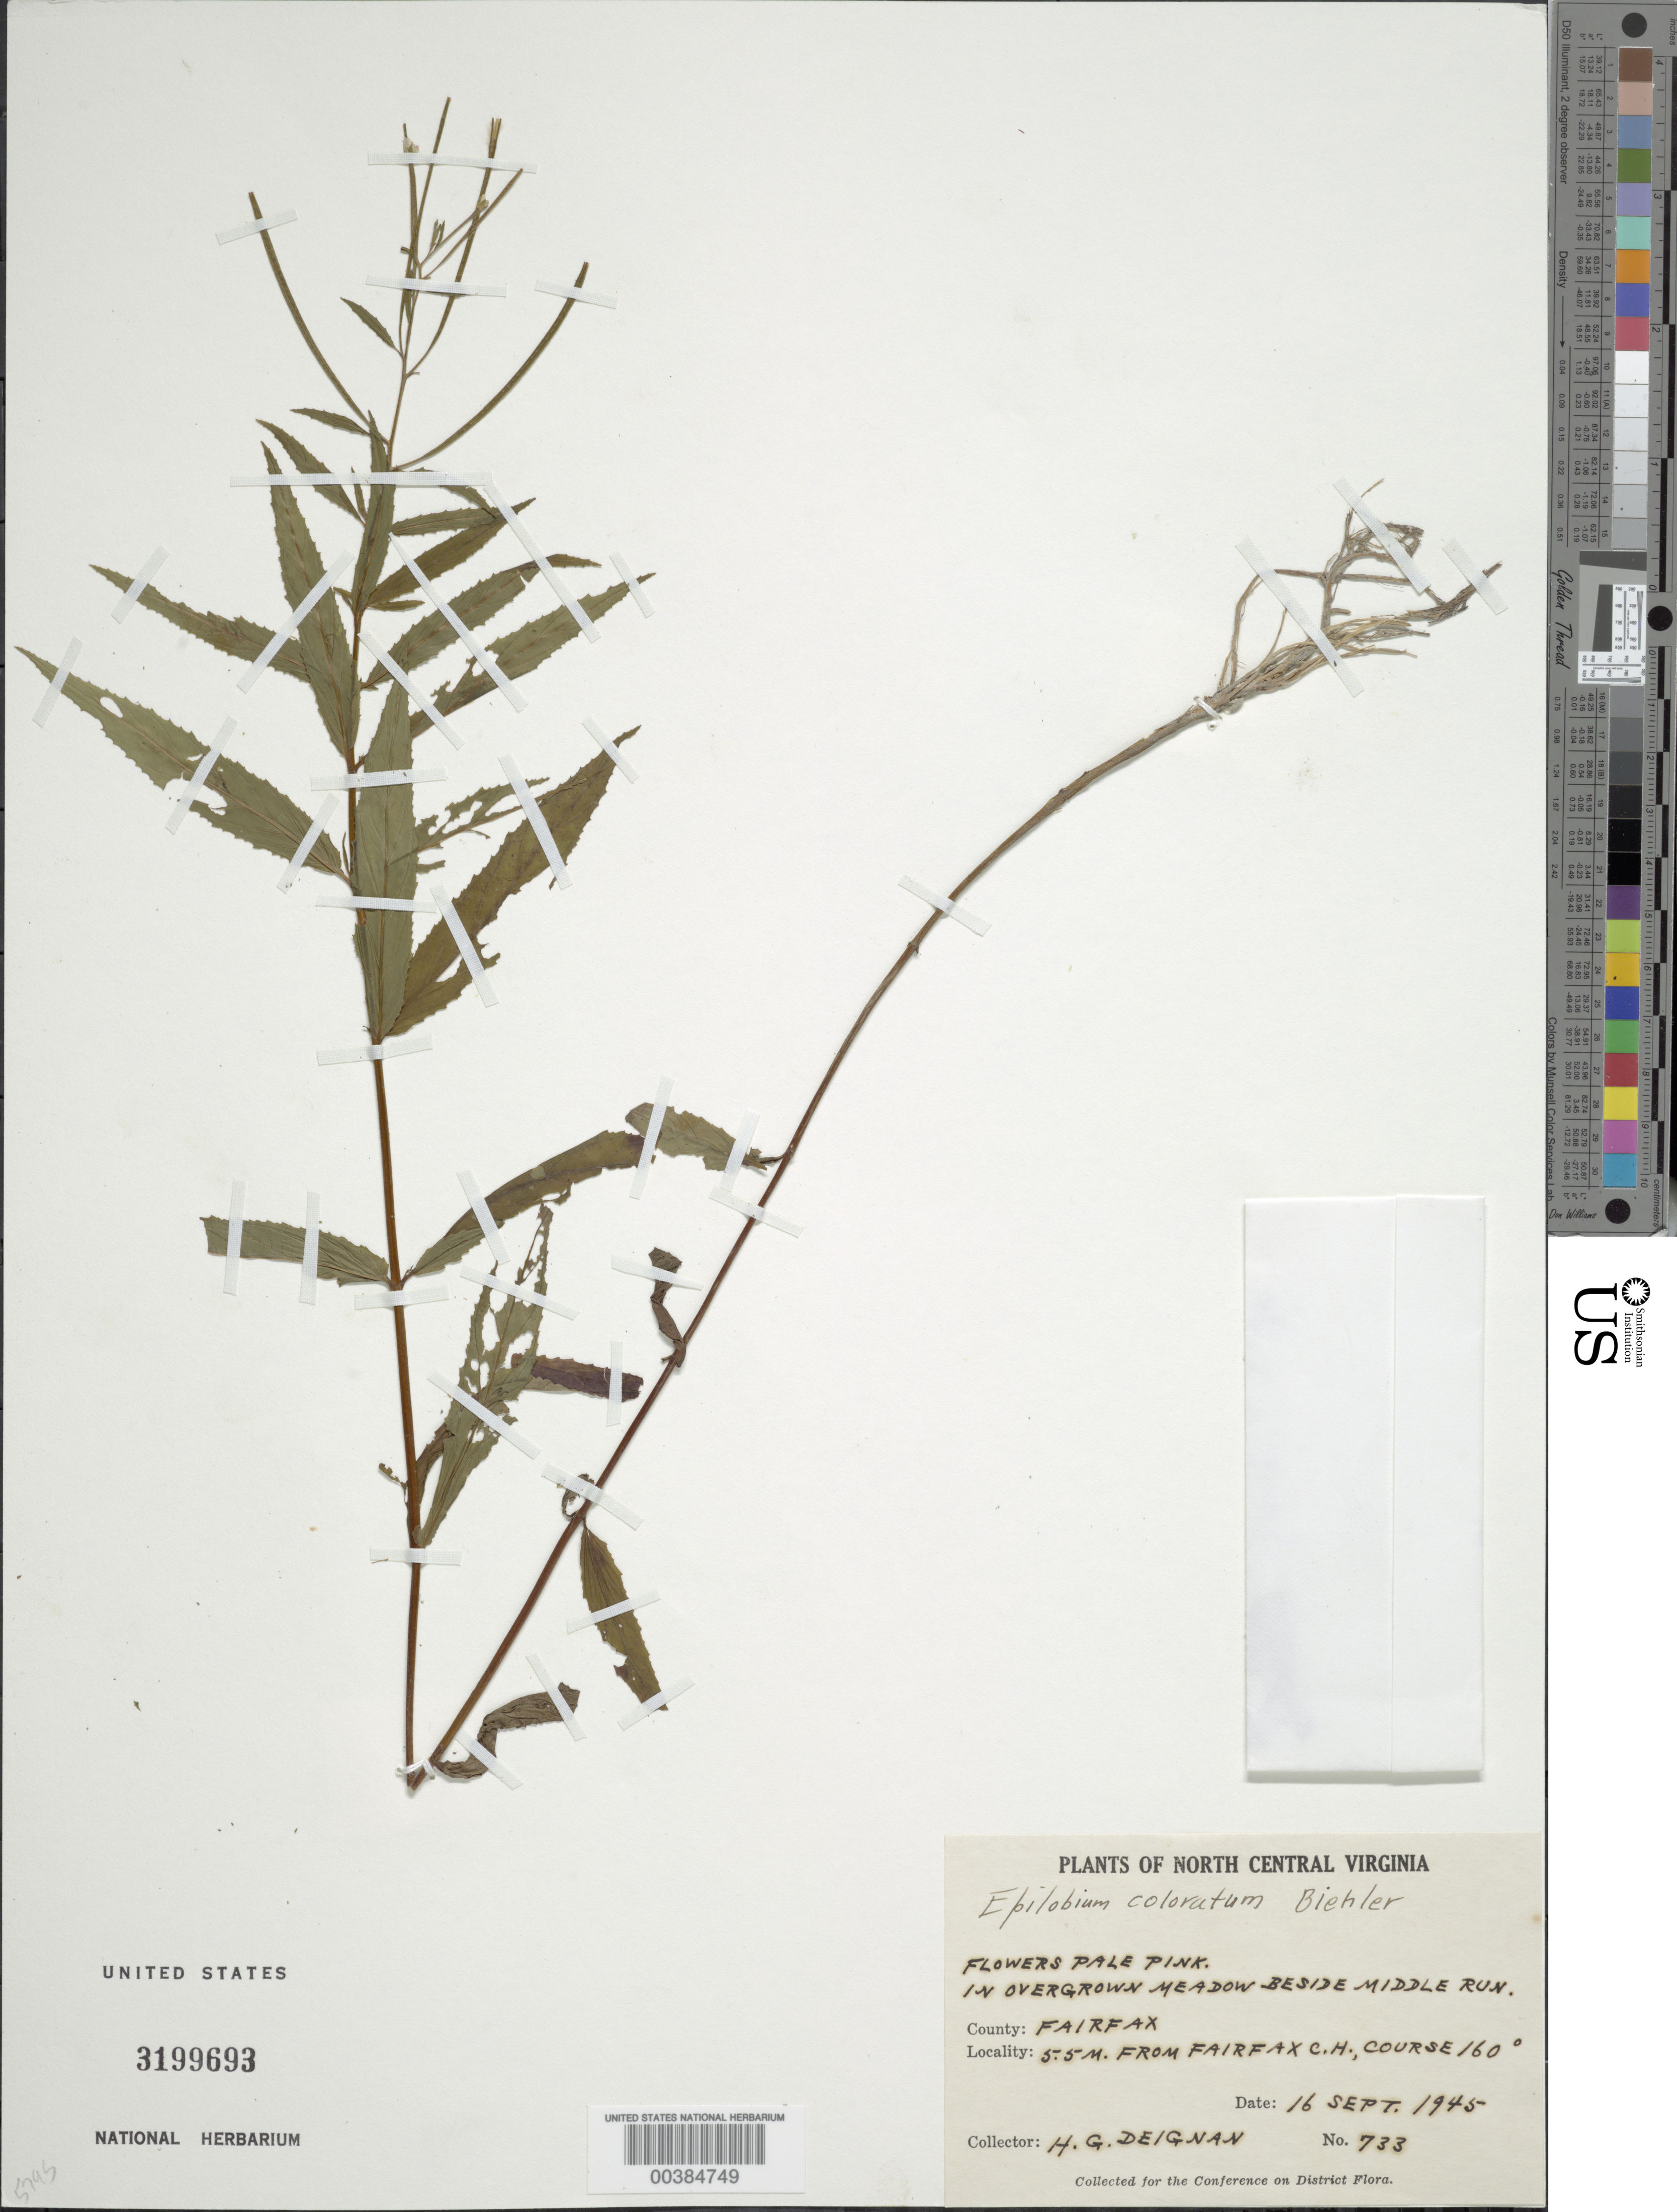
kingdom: Plantae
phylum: Tracheophyta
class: Magnoliopsida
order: Myrtales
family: Onagraceae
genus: Epilobium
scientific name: Epilobium coloratum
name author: Biehler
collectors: H. Deignan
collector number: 733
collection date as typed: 16 Sep 1945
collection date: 1945-09-16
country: United States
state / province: Virginia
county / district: Fairfax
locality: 5.5 M from Fairfax Court House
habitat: In overgrown meadow beside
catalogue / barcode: US 3199693